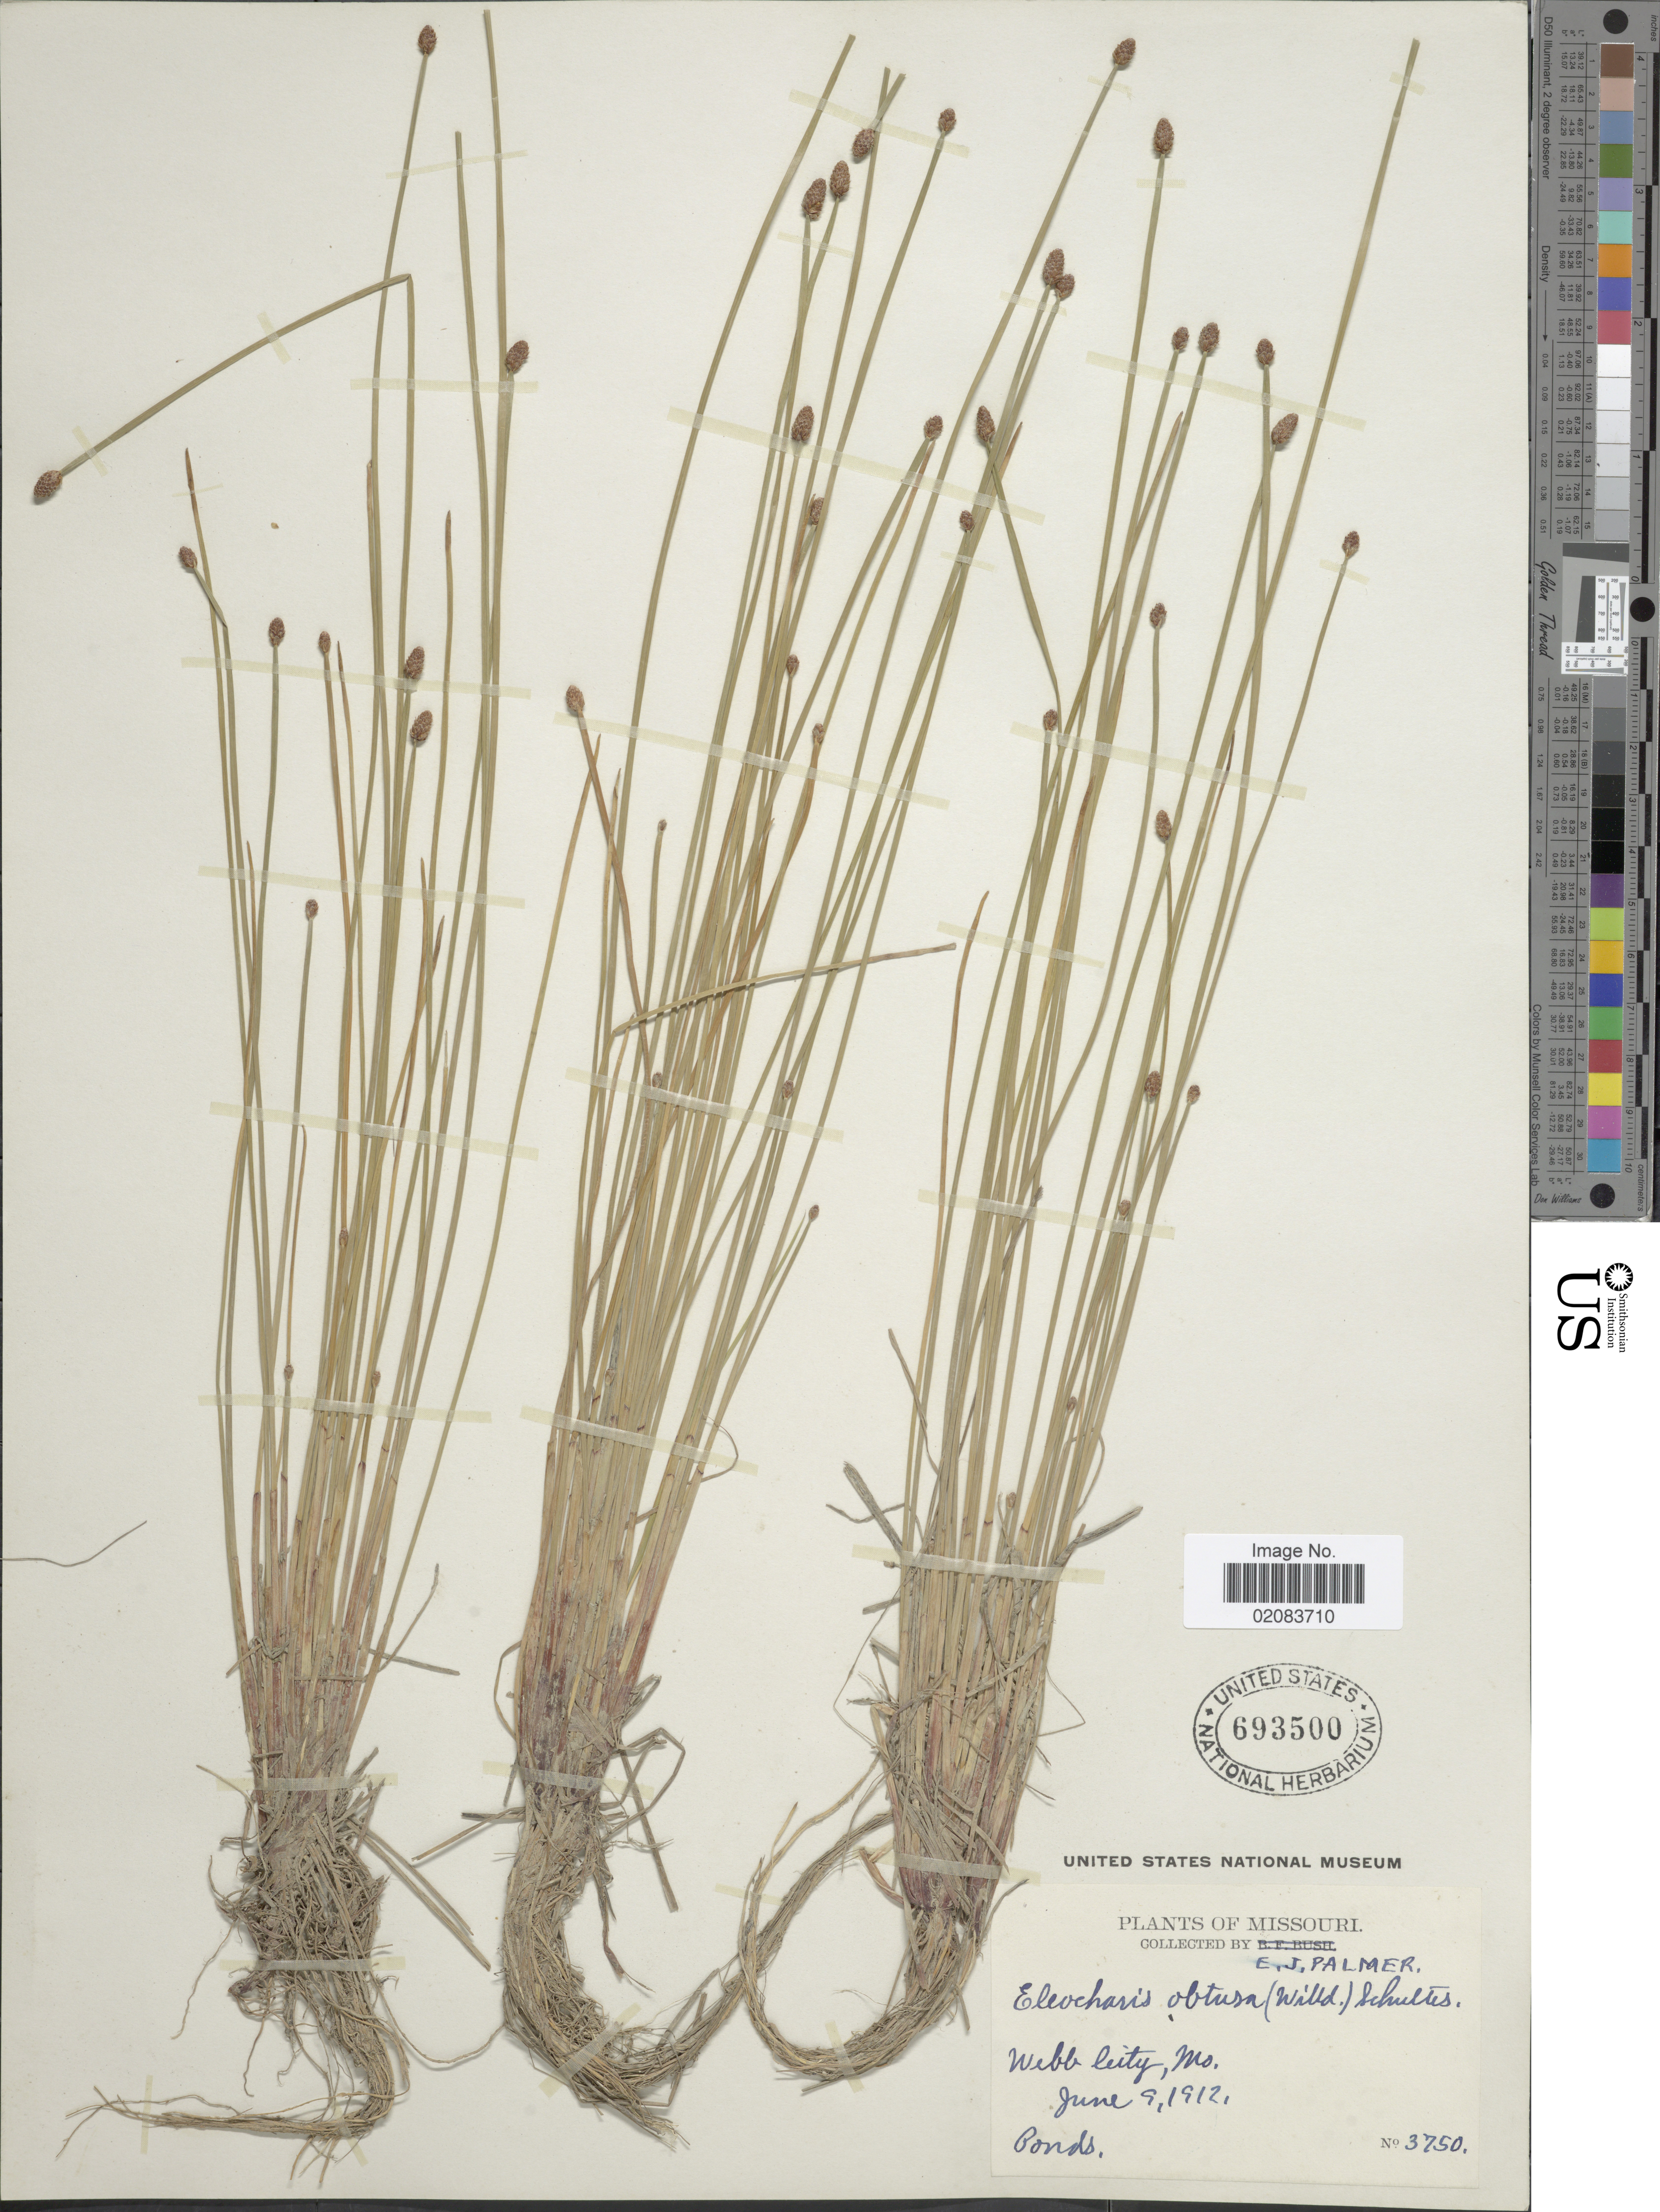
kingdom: Plantae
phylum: Tracheophyta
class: Liliopsida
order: Poales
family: Cyperaceae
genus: Eleocharis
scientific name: Eleocharis obtusa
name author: (Willd.) Schult.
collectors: E. J. Palmer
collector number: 3750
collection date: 1912-06-09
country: United States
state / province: Missouri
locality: Webb City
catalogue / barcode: US 693500